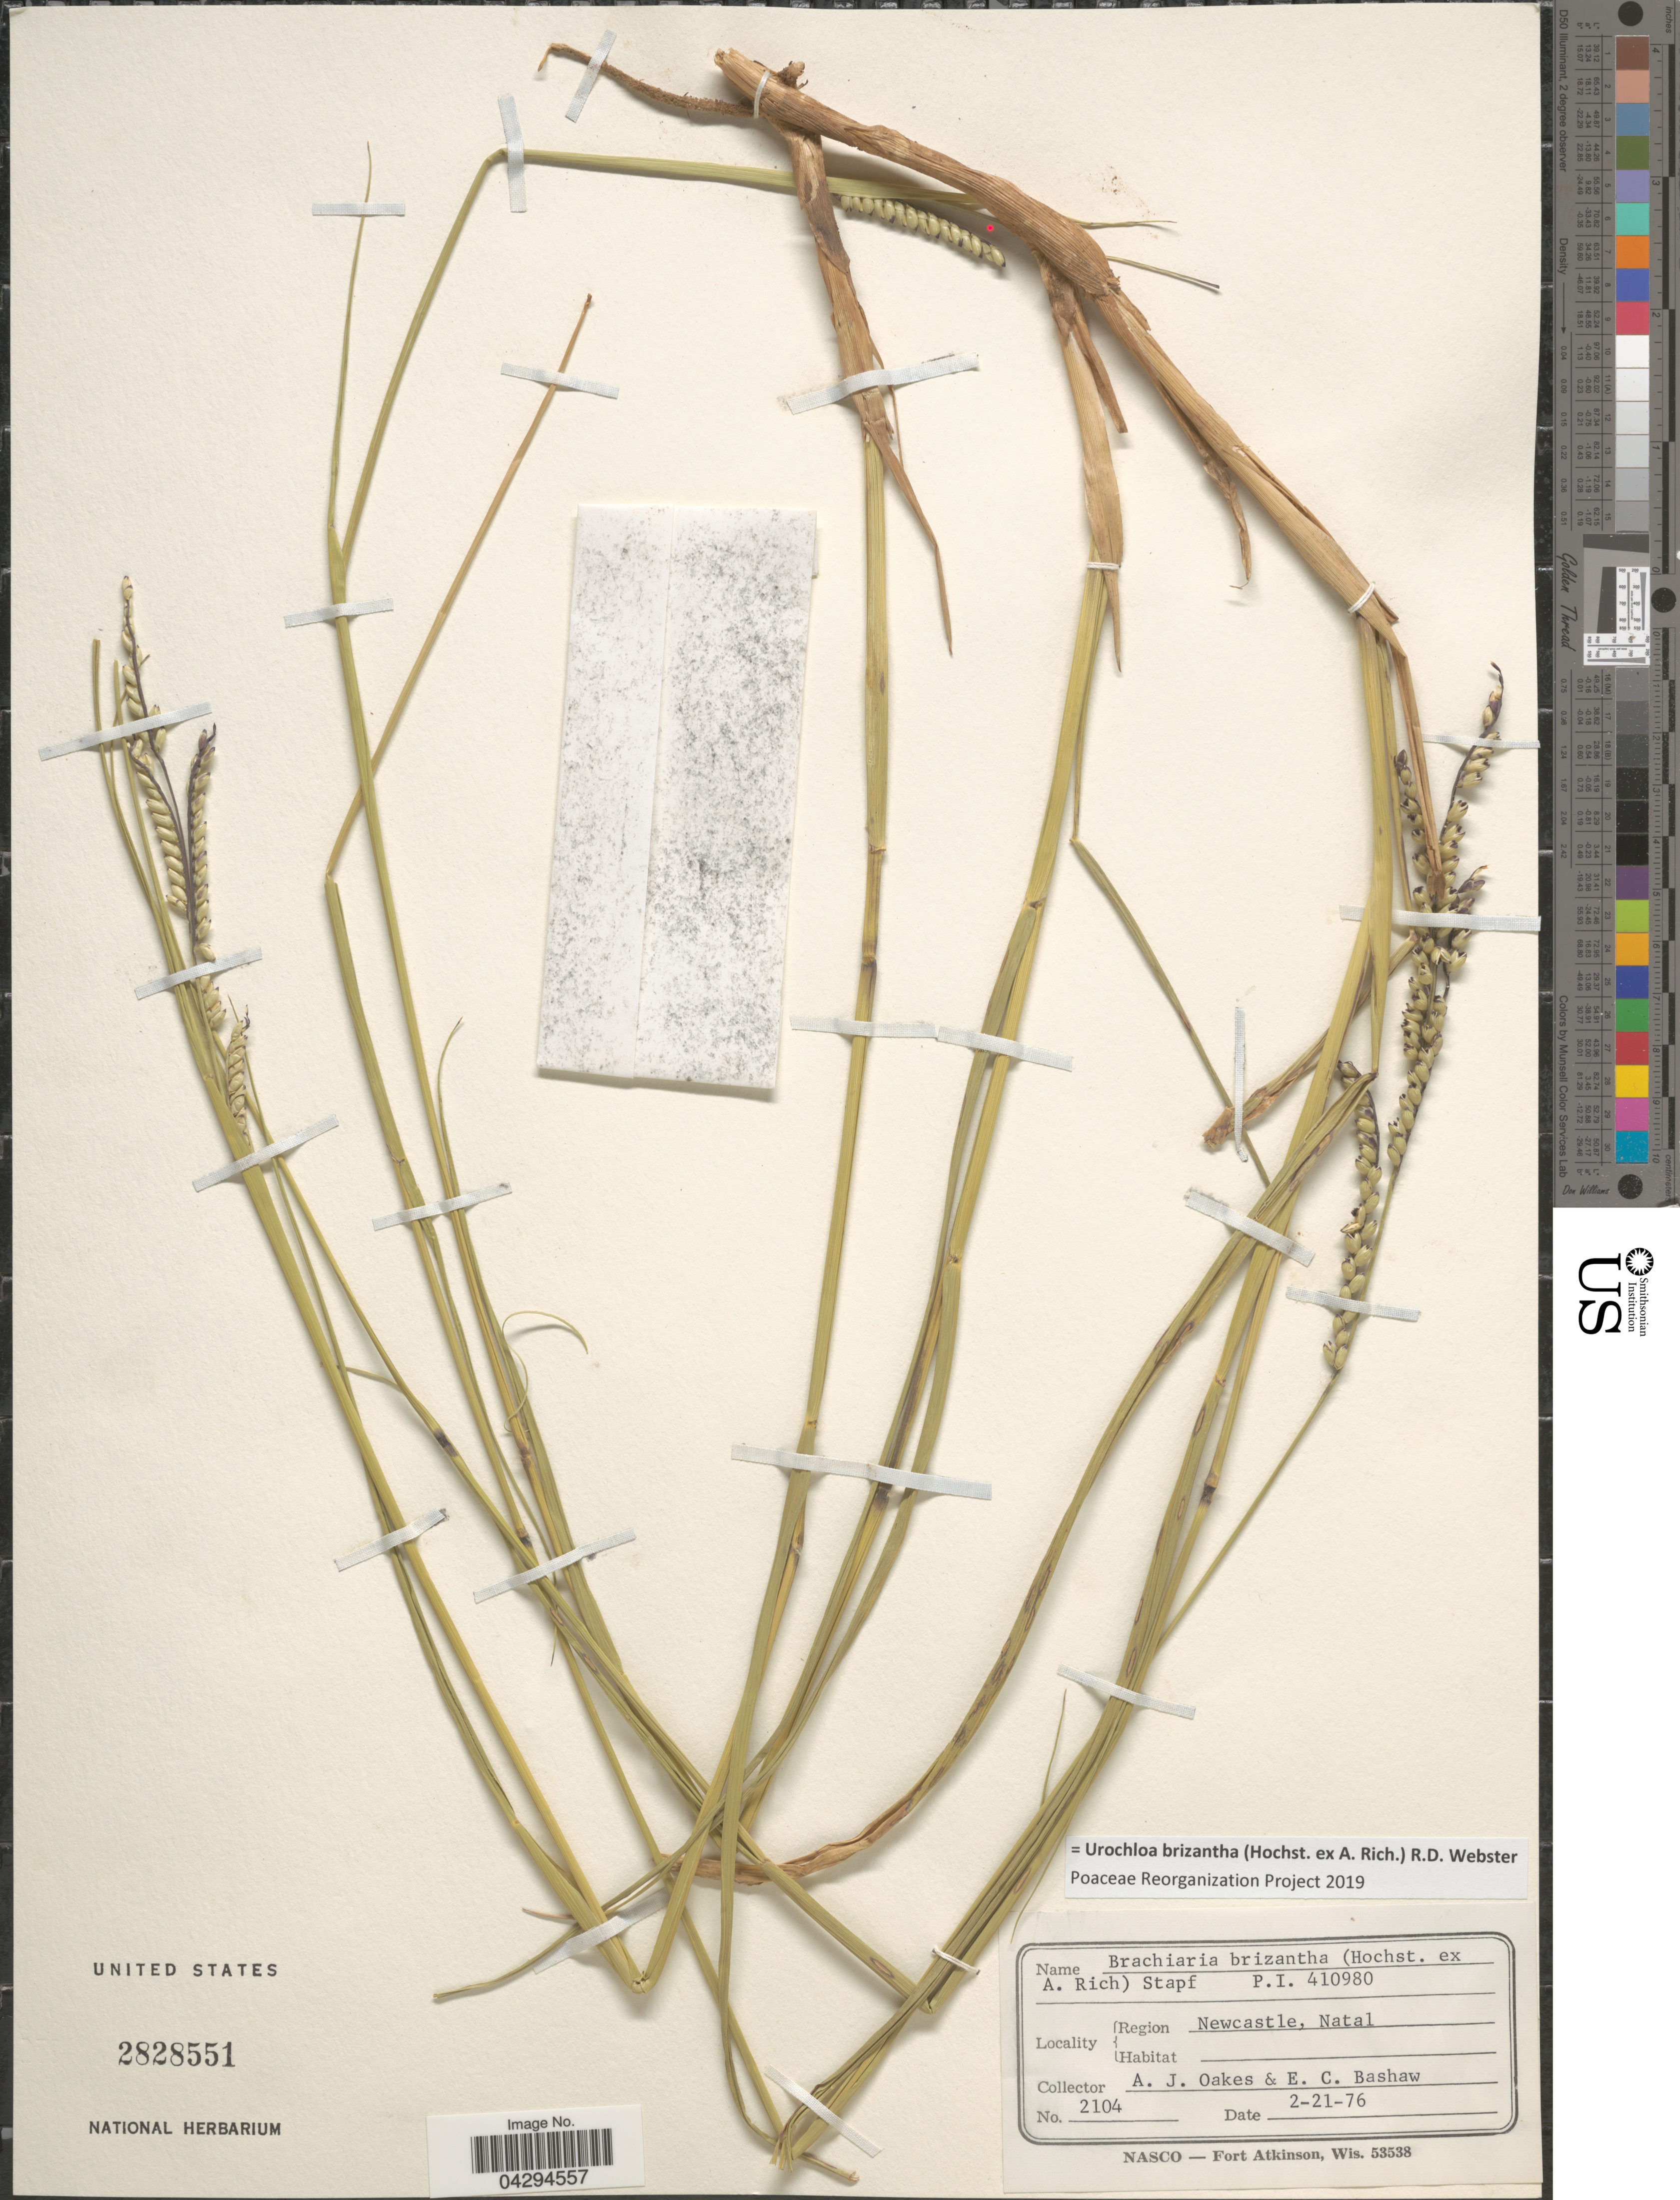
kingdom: Plantae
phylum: Tracheophyta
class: Liliopsida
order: Poales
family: Poaceae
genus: Urochloa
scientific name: Urochloa brizantha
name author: (Hochst. ex A. Rich.) R.D. Webster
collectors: A. Oakes & E. Bashaw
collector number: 2104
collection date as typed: Transcribed d/m/y: 21/2/76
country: South Africa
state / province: KwaZulu-Natal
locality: Region Newcastle, Natal.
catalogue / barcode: US 2828551